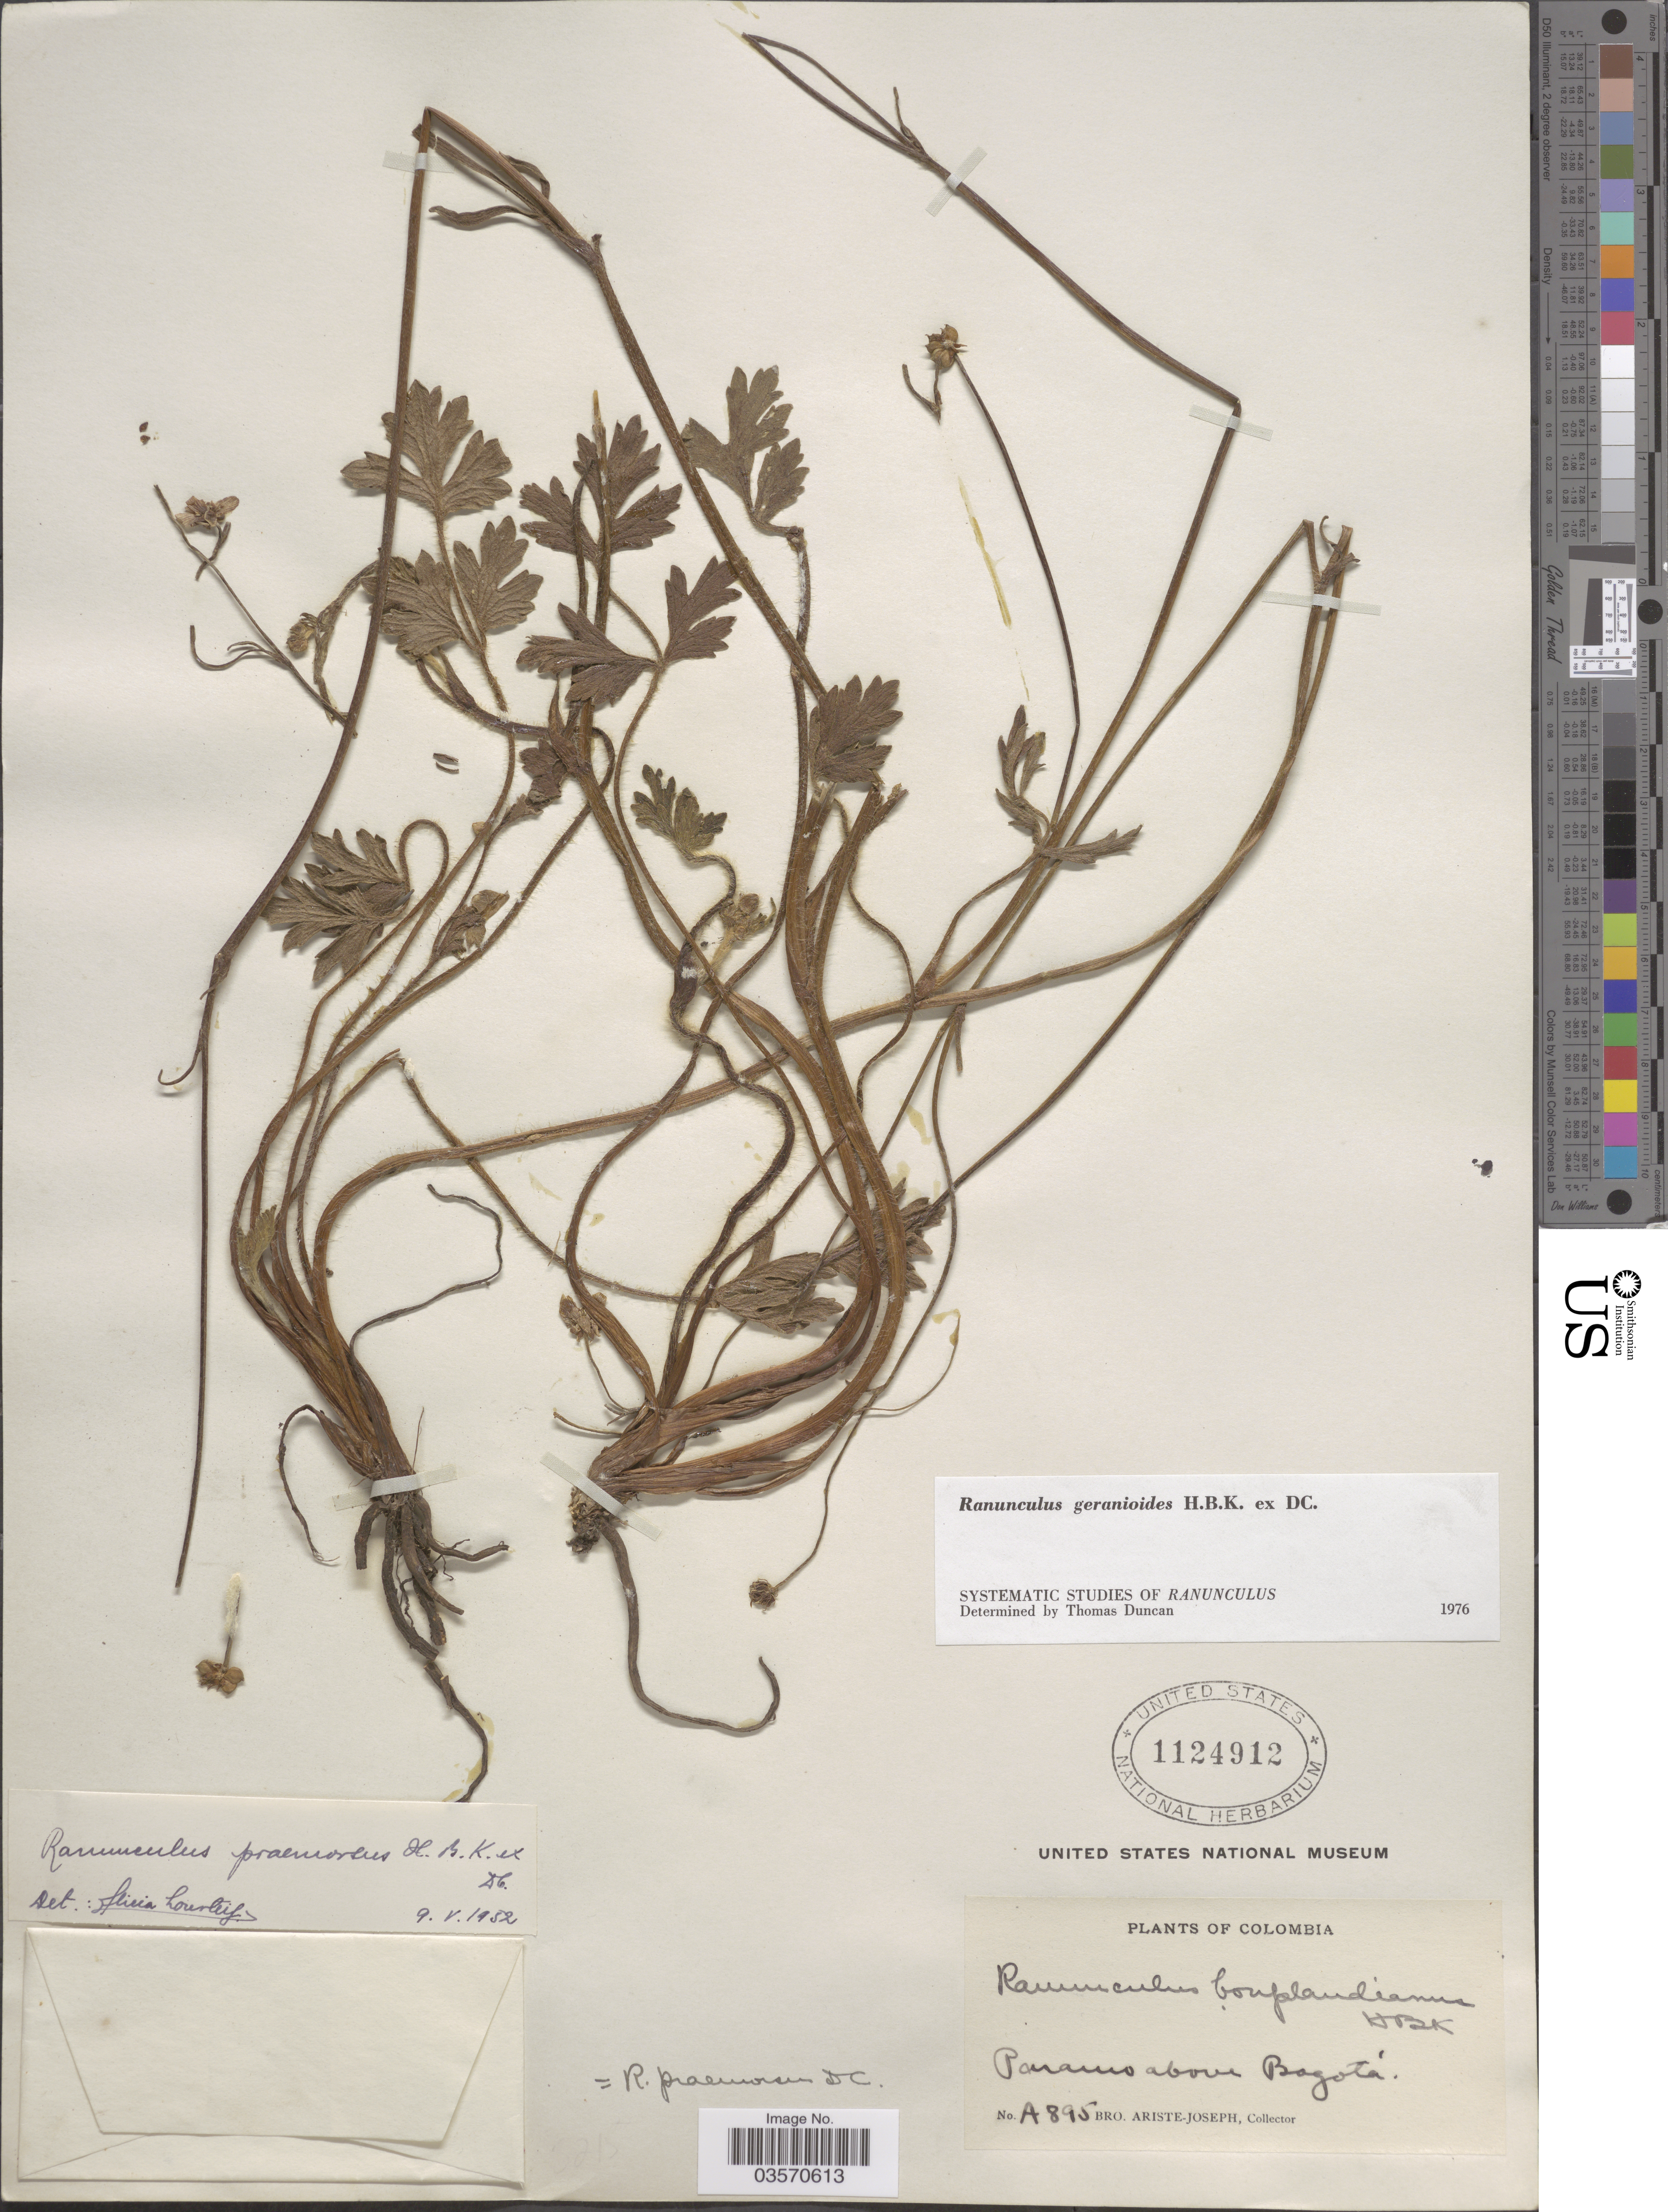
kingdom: Plantae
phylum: Tracheophyta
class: Magnoliopsida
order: Ranunculales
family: Ranunculaceae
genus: Ranunculus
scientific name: Ranunculus geranioides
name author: Humb. et al. ex DC.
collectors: Bro. Ariste-Joseph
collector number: A895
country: Colombia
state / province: Bogota D.C.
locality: Panamo above Bogotá.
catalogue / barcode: US 1124912